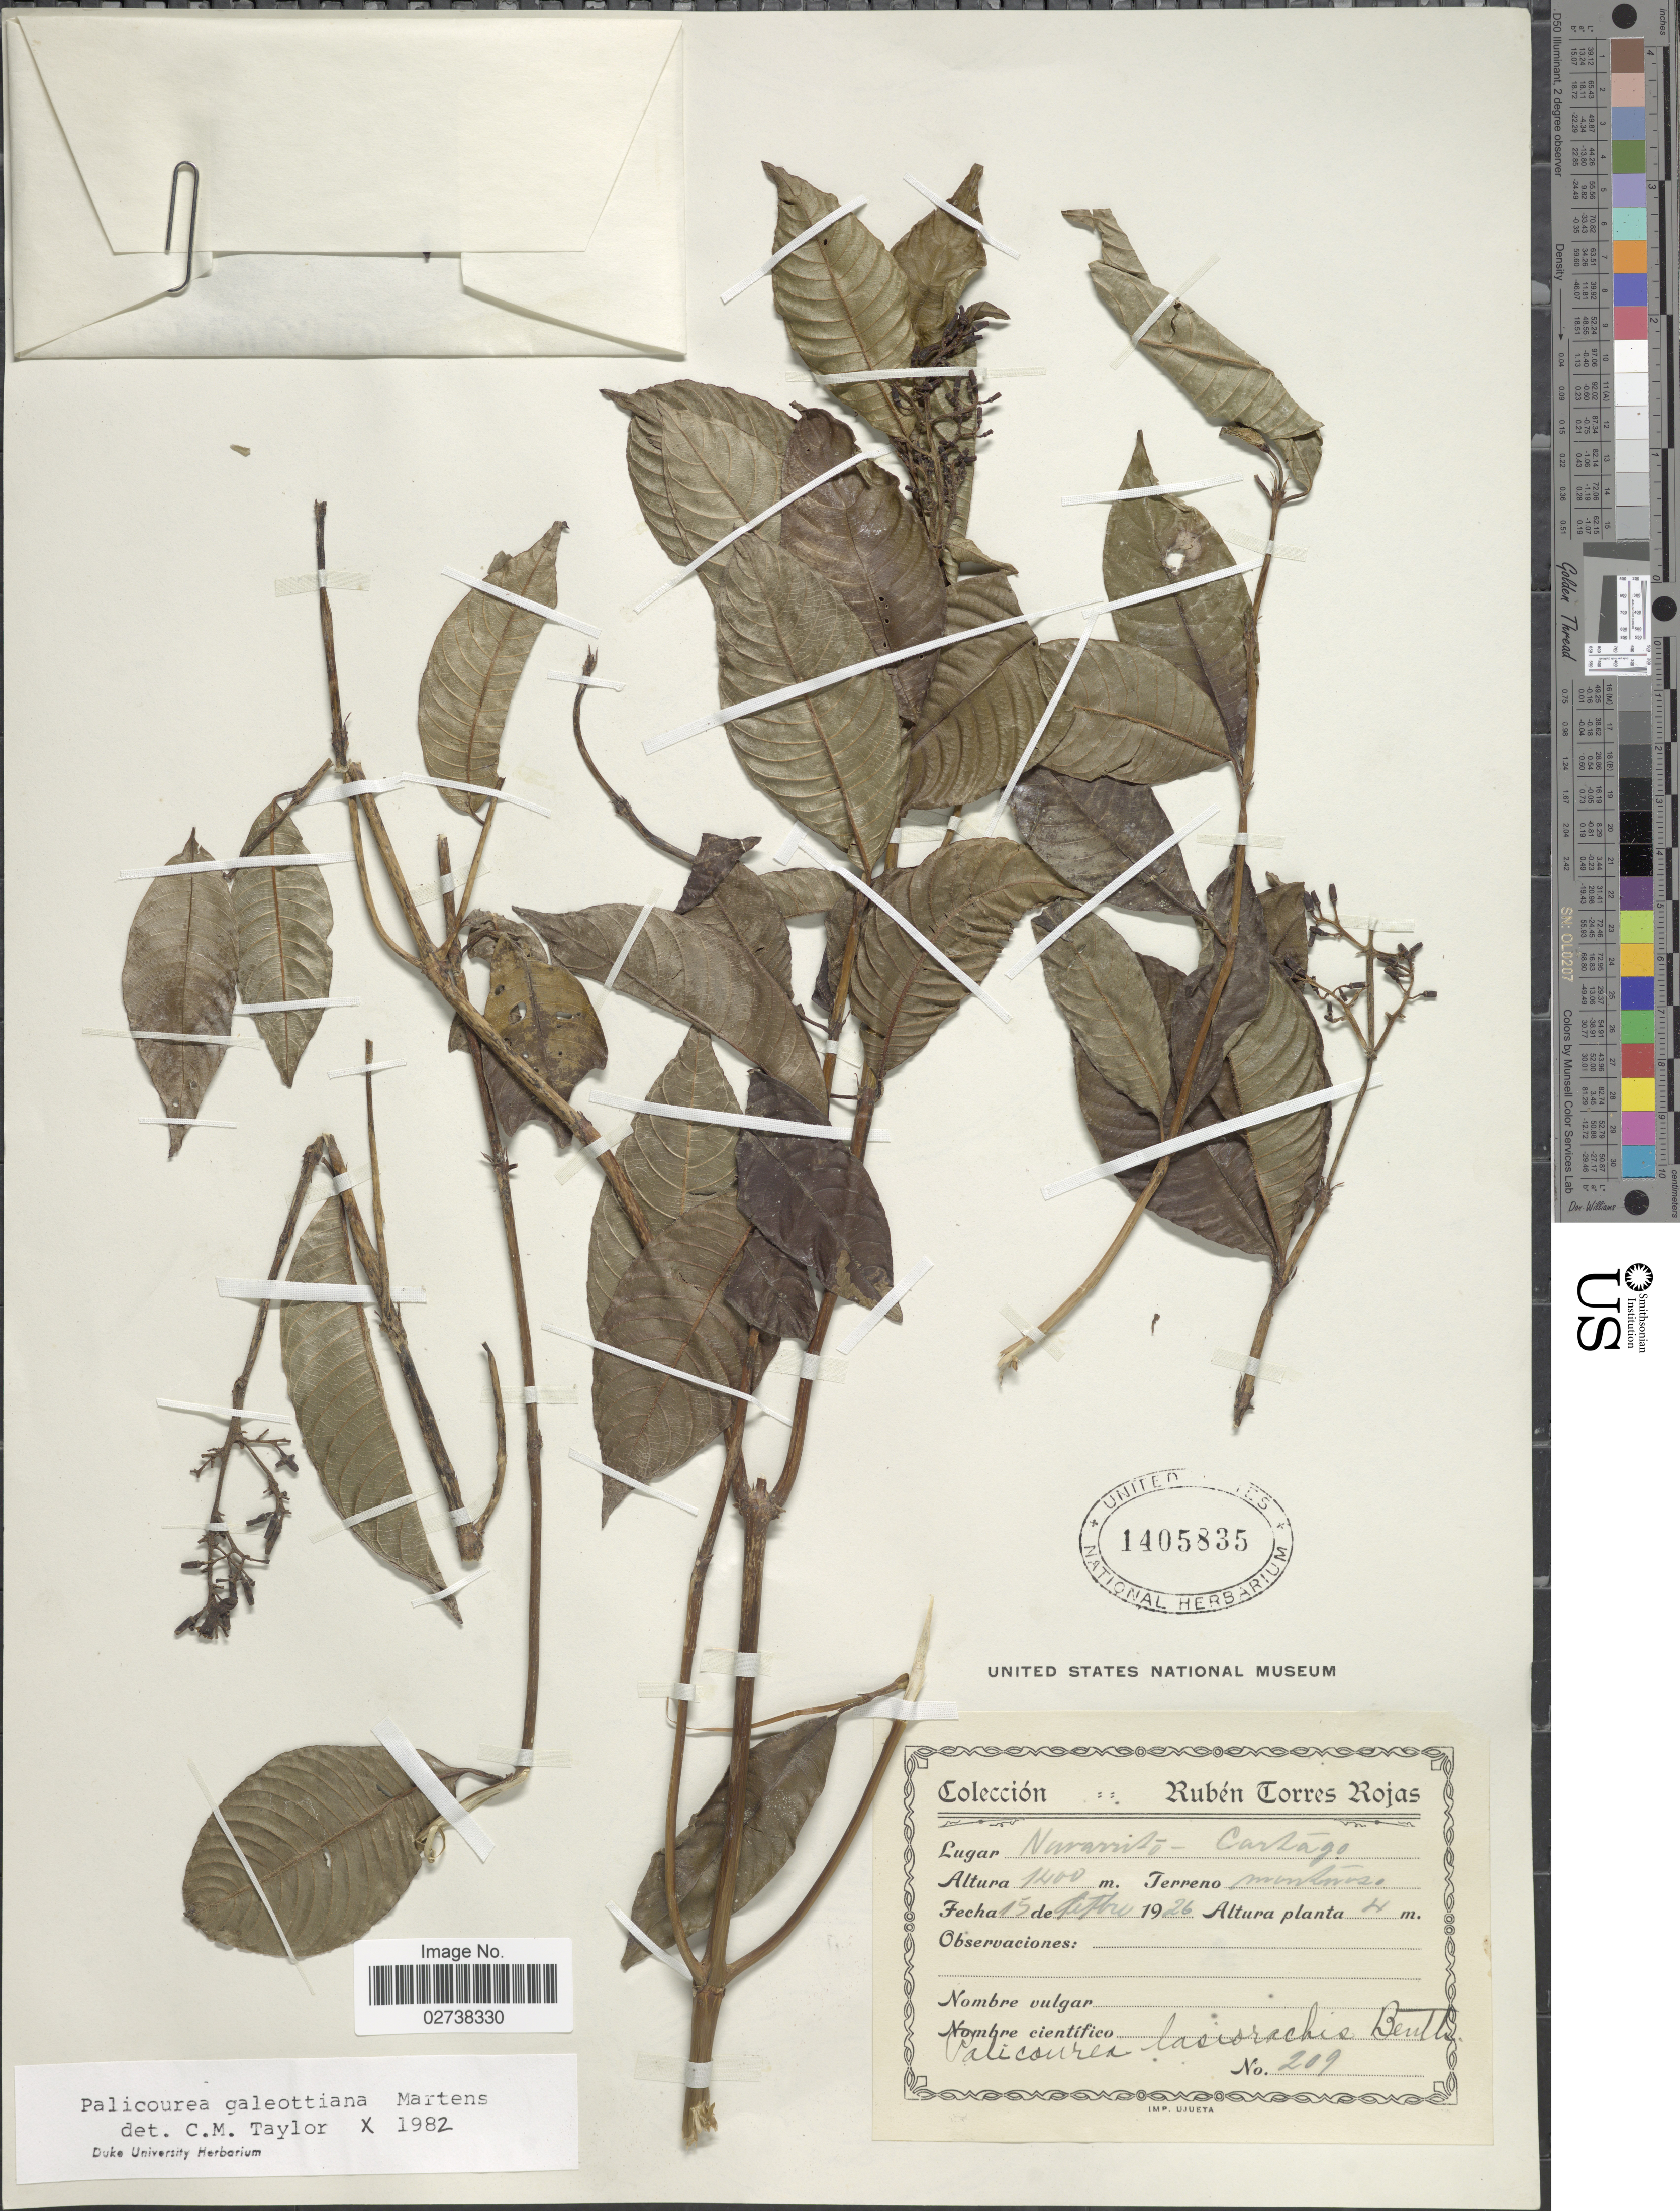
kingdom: Plantae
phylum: Tracheophyta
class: Magnoliopsida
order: Gentianales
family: Rubiaceae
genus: Palicourea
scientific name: Palicourea galeottiana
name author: M. Martens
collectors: R. Torres Rojas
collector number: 209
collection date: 1926-10-15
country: Costa Rica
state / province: Cartago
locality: Nararrito - Cartago, Terreno montañoso.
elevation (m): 1400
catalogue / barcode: US 1405835